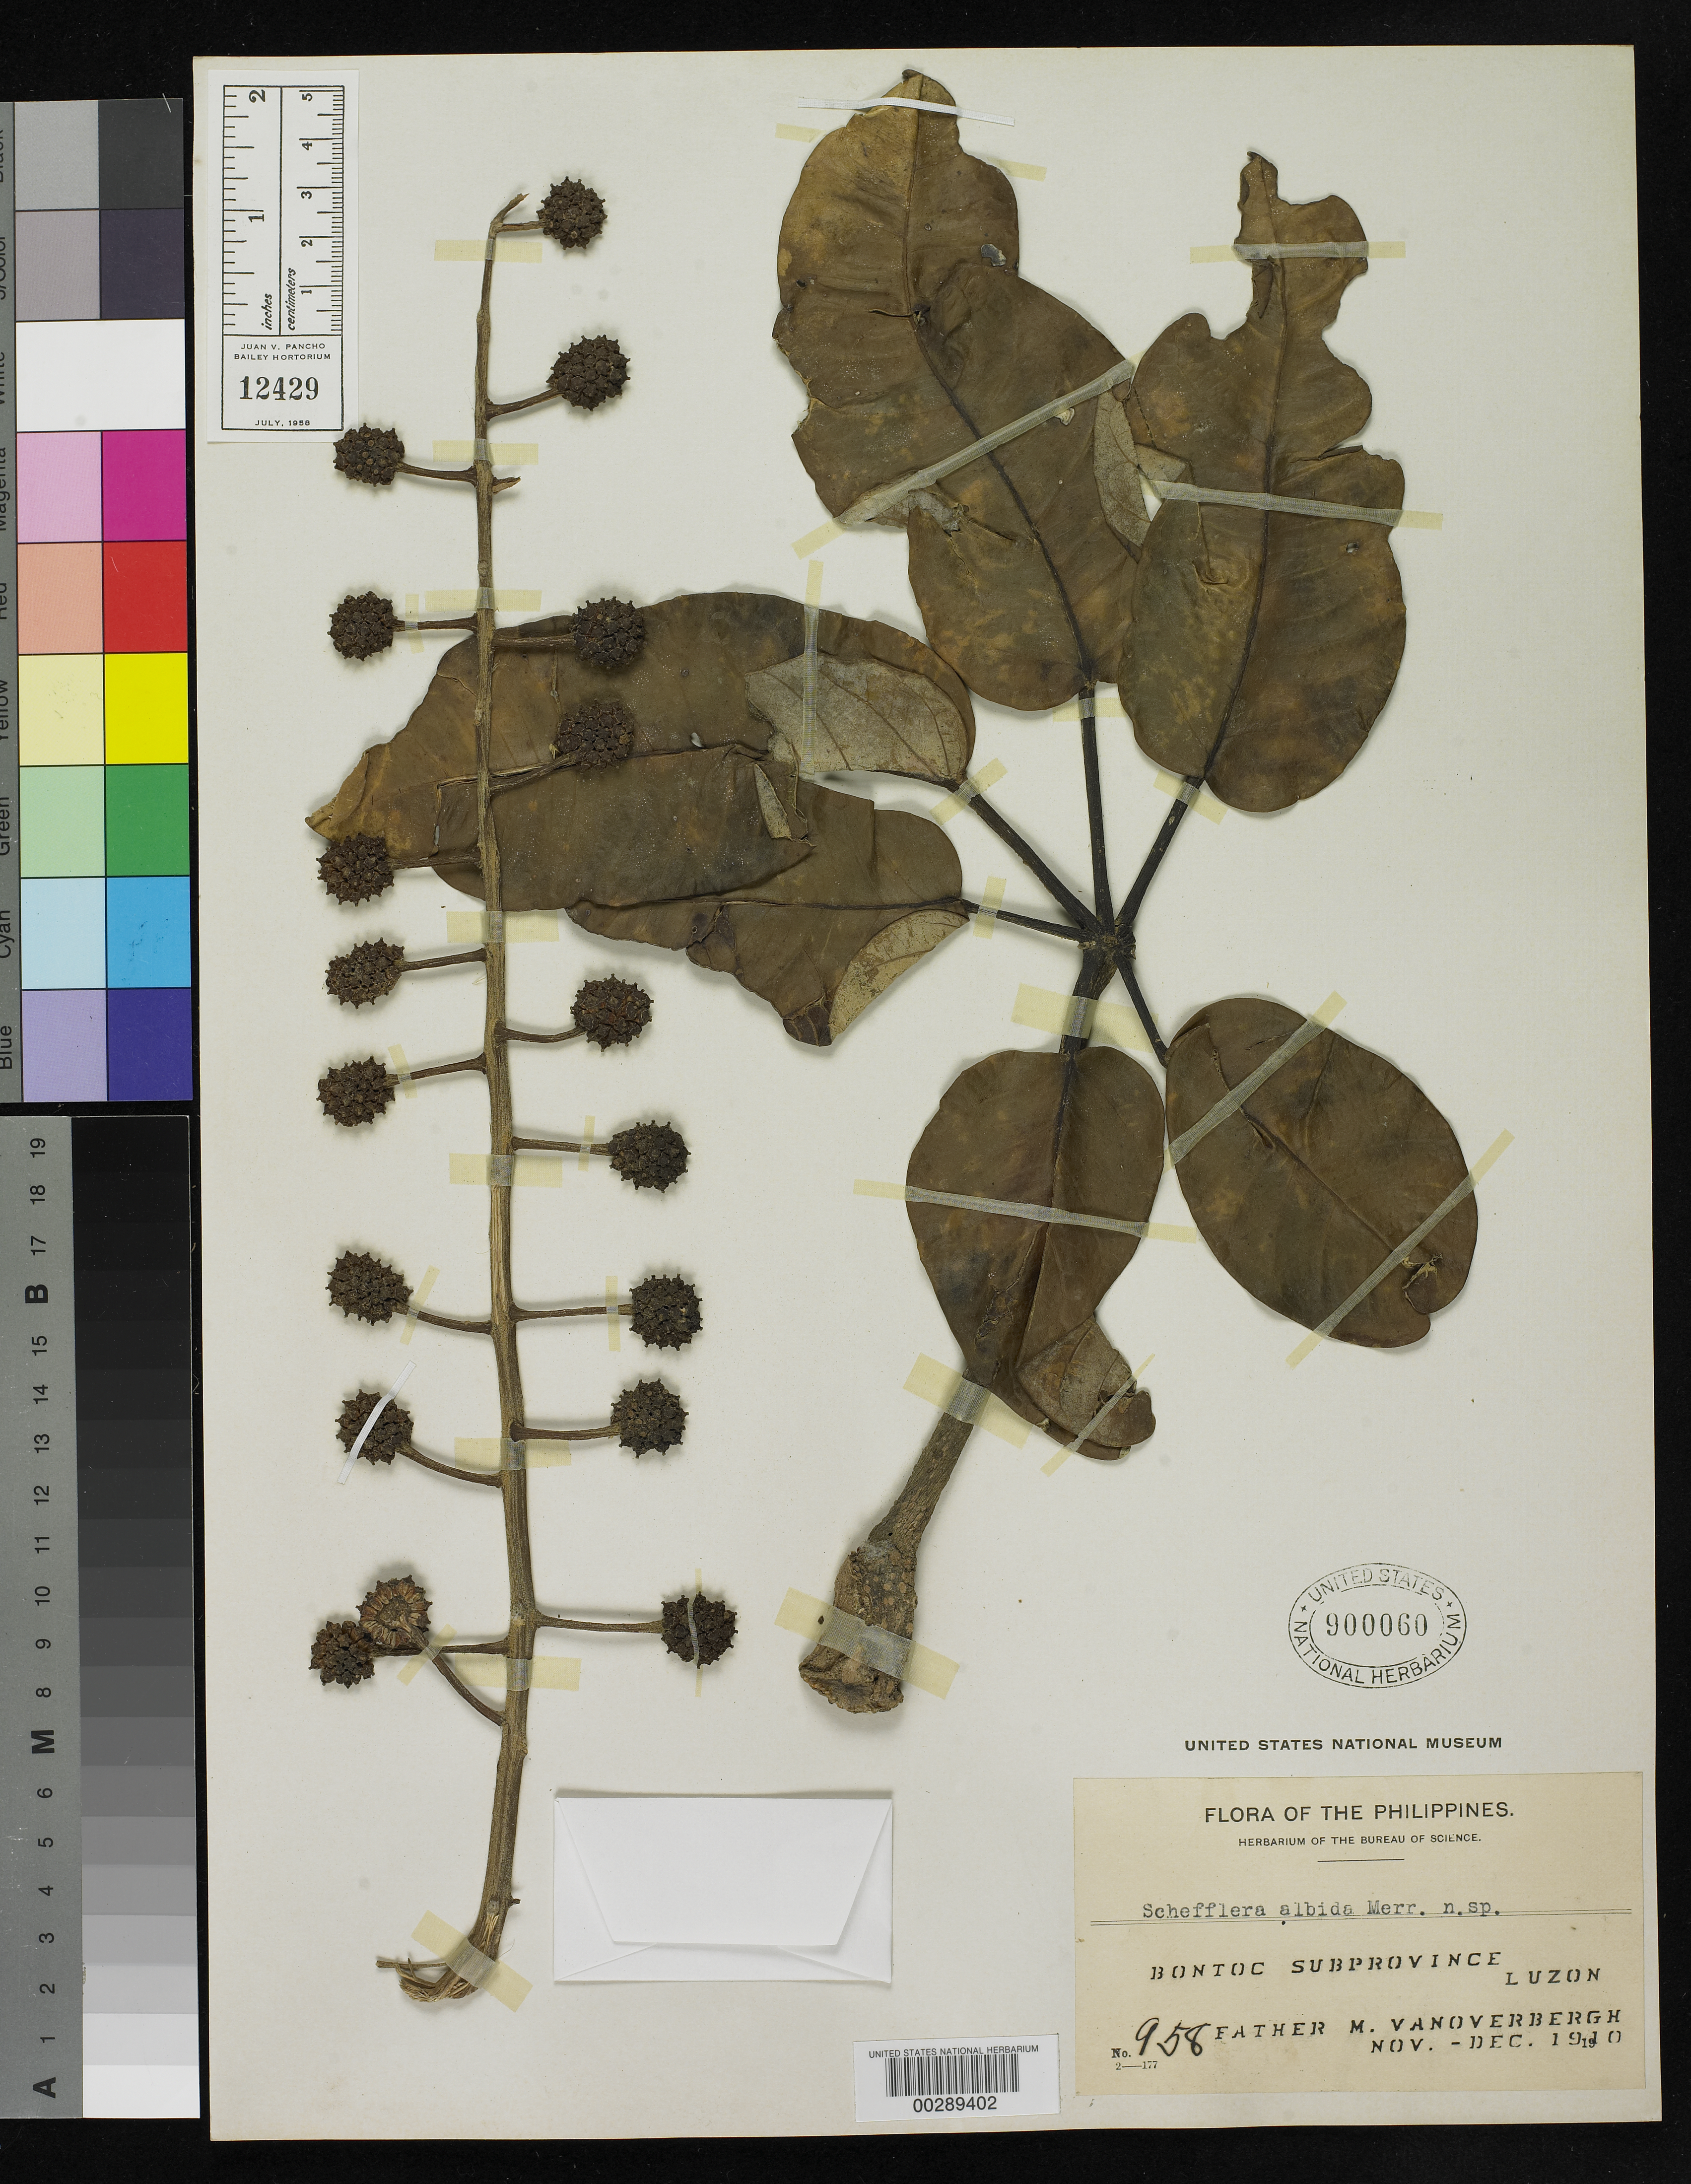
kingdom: Plantae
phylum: Tracheophyta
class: Magnoliopsida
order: Apiales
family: Araliaceae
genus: Schefflera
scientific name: Schefflera albida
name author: Merr.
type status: Type Collection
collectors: M. Vanoverbergh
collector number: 958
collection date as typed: Nov 1910 to -- Dec 1910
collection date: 1910-11/1910-12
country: Philippines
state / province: Cordillera (Administrative Region)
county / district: Mountain province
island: Luzon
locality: Bontoc.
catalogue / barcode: US 900060